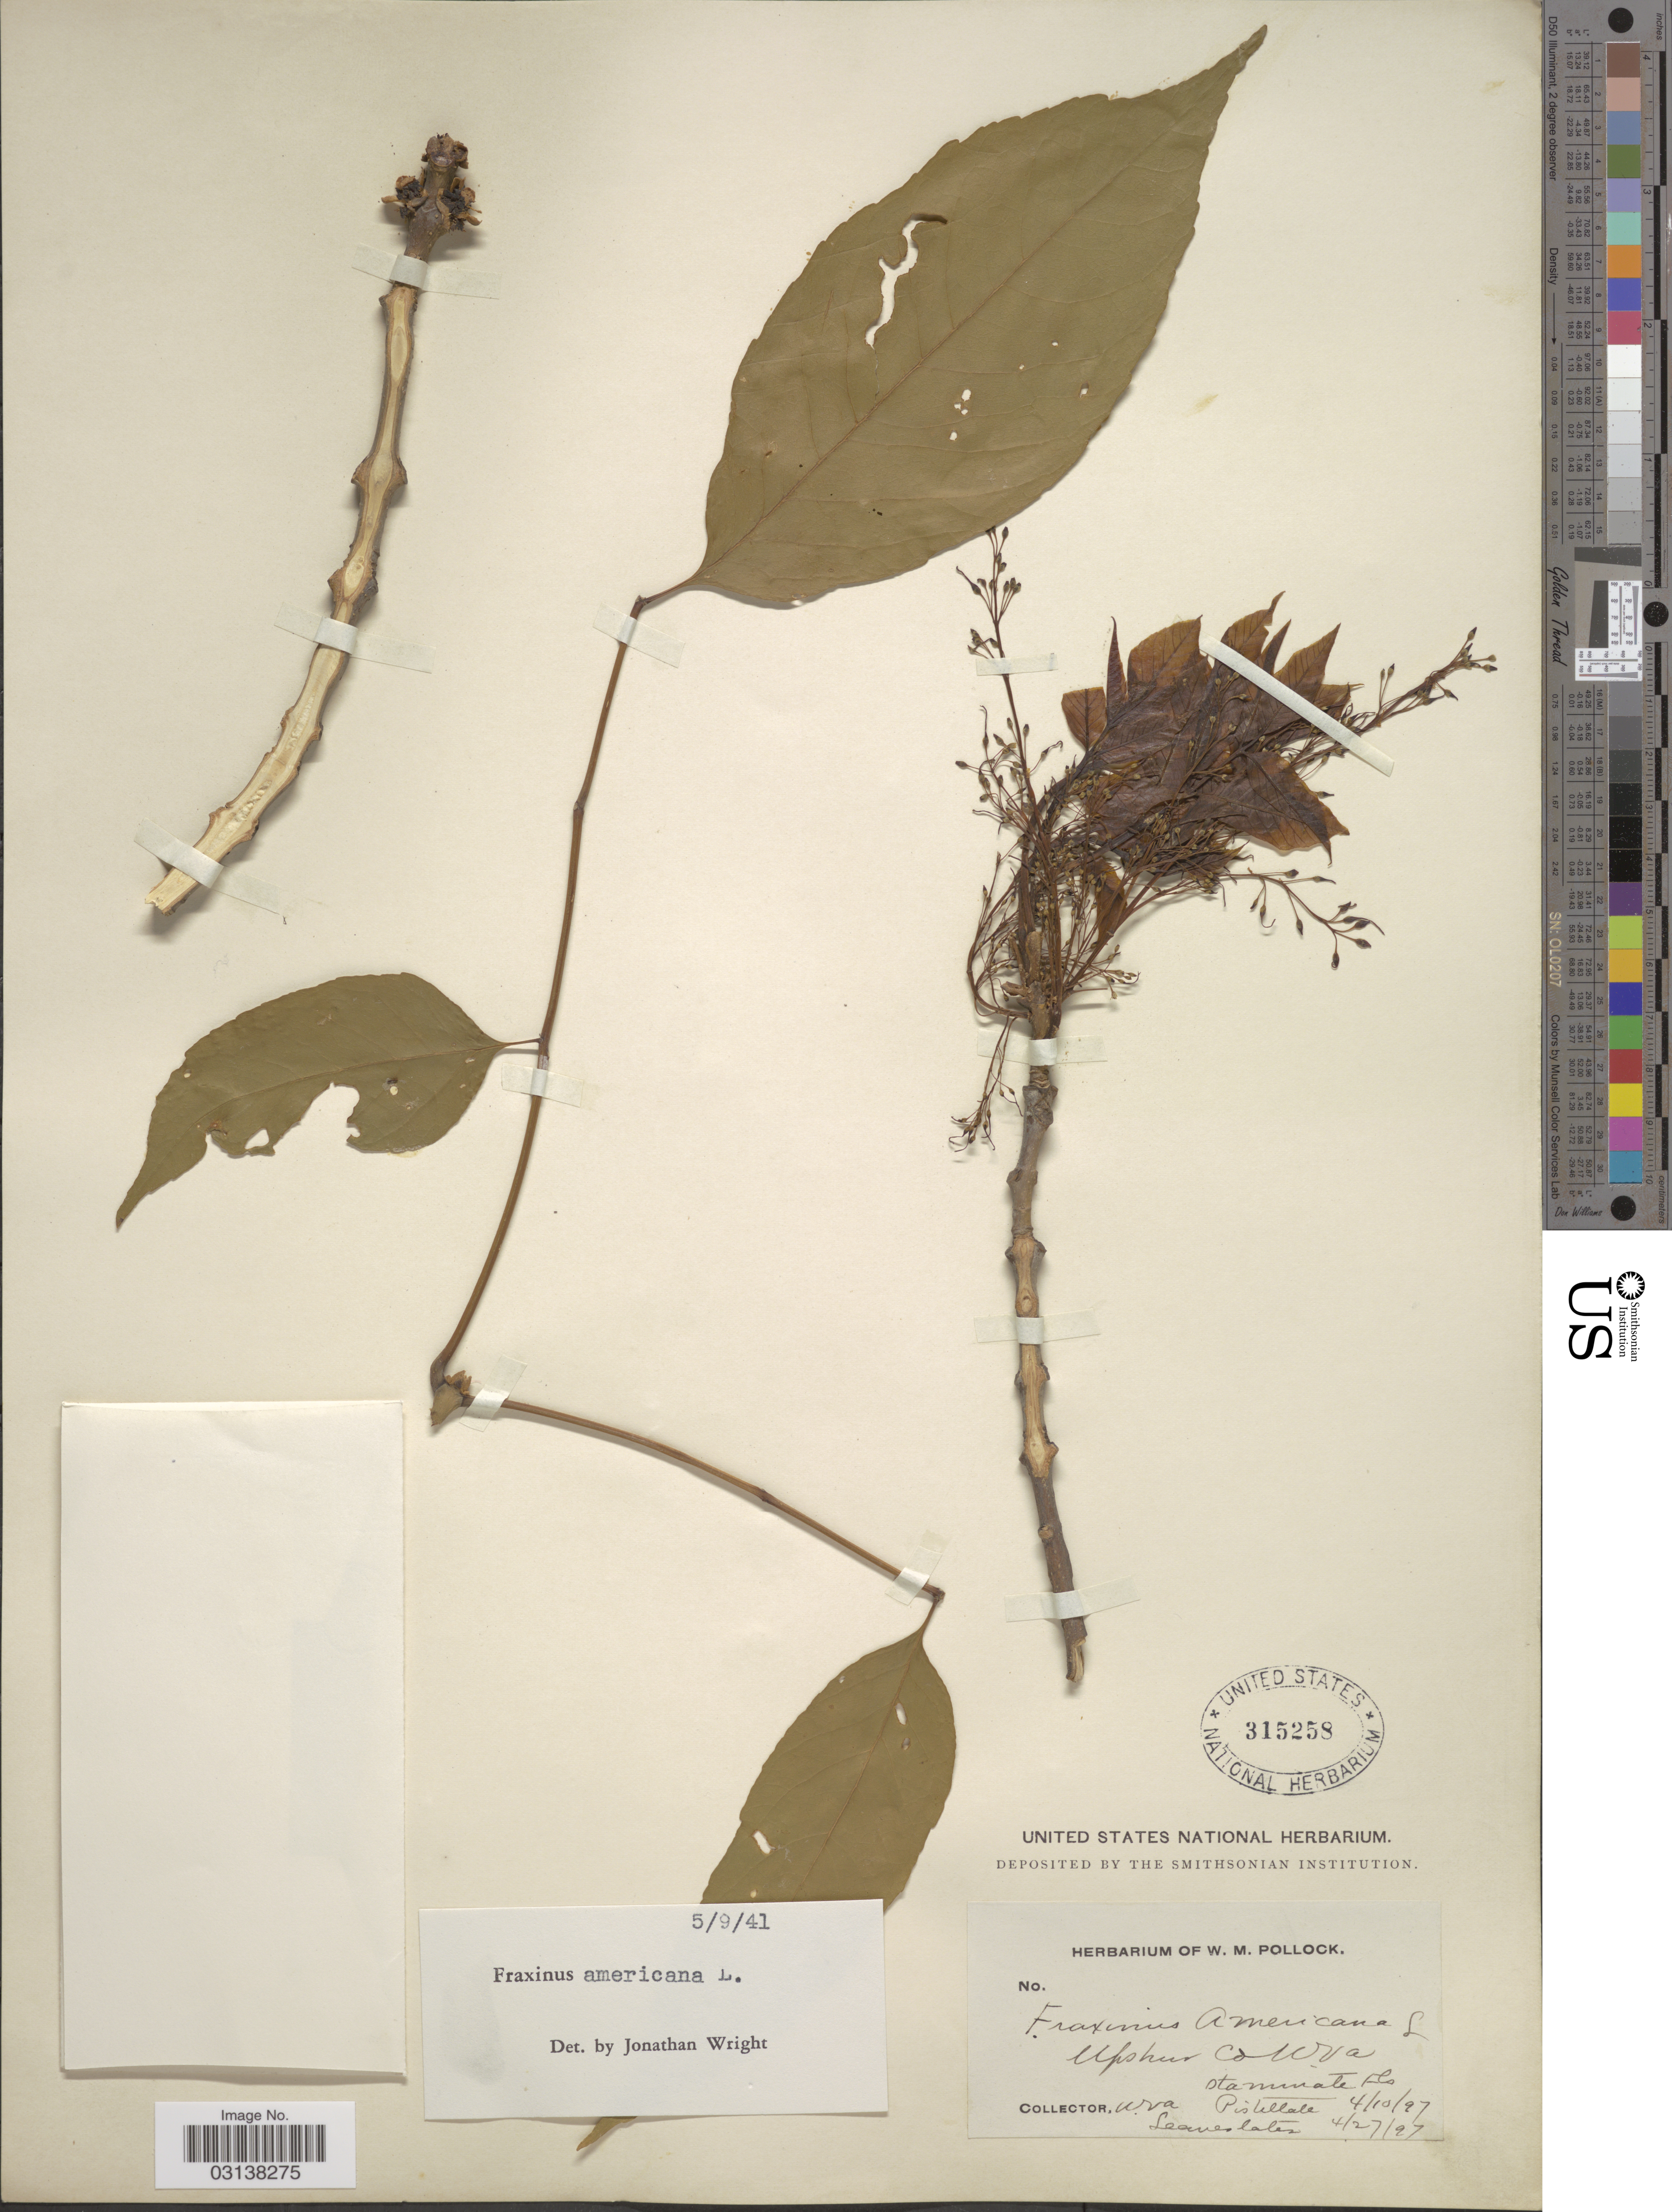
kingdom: Plantae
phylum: Tracheophyta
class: Magnoliopsida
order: Lamiales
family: Oleaceae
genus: Fraxinus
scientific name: Fraxinus americana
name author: L.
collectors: Ex herb. of W. M. Pollock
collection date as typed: Transcribed d/m/y: 10/4/97 to 27/4/97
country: United States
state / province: West Virginia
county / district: Upshur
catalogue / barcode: US 315258